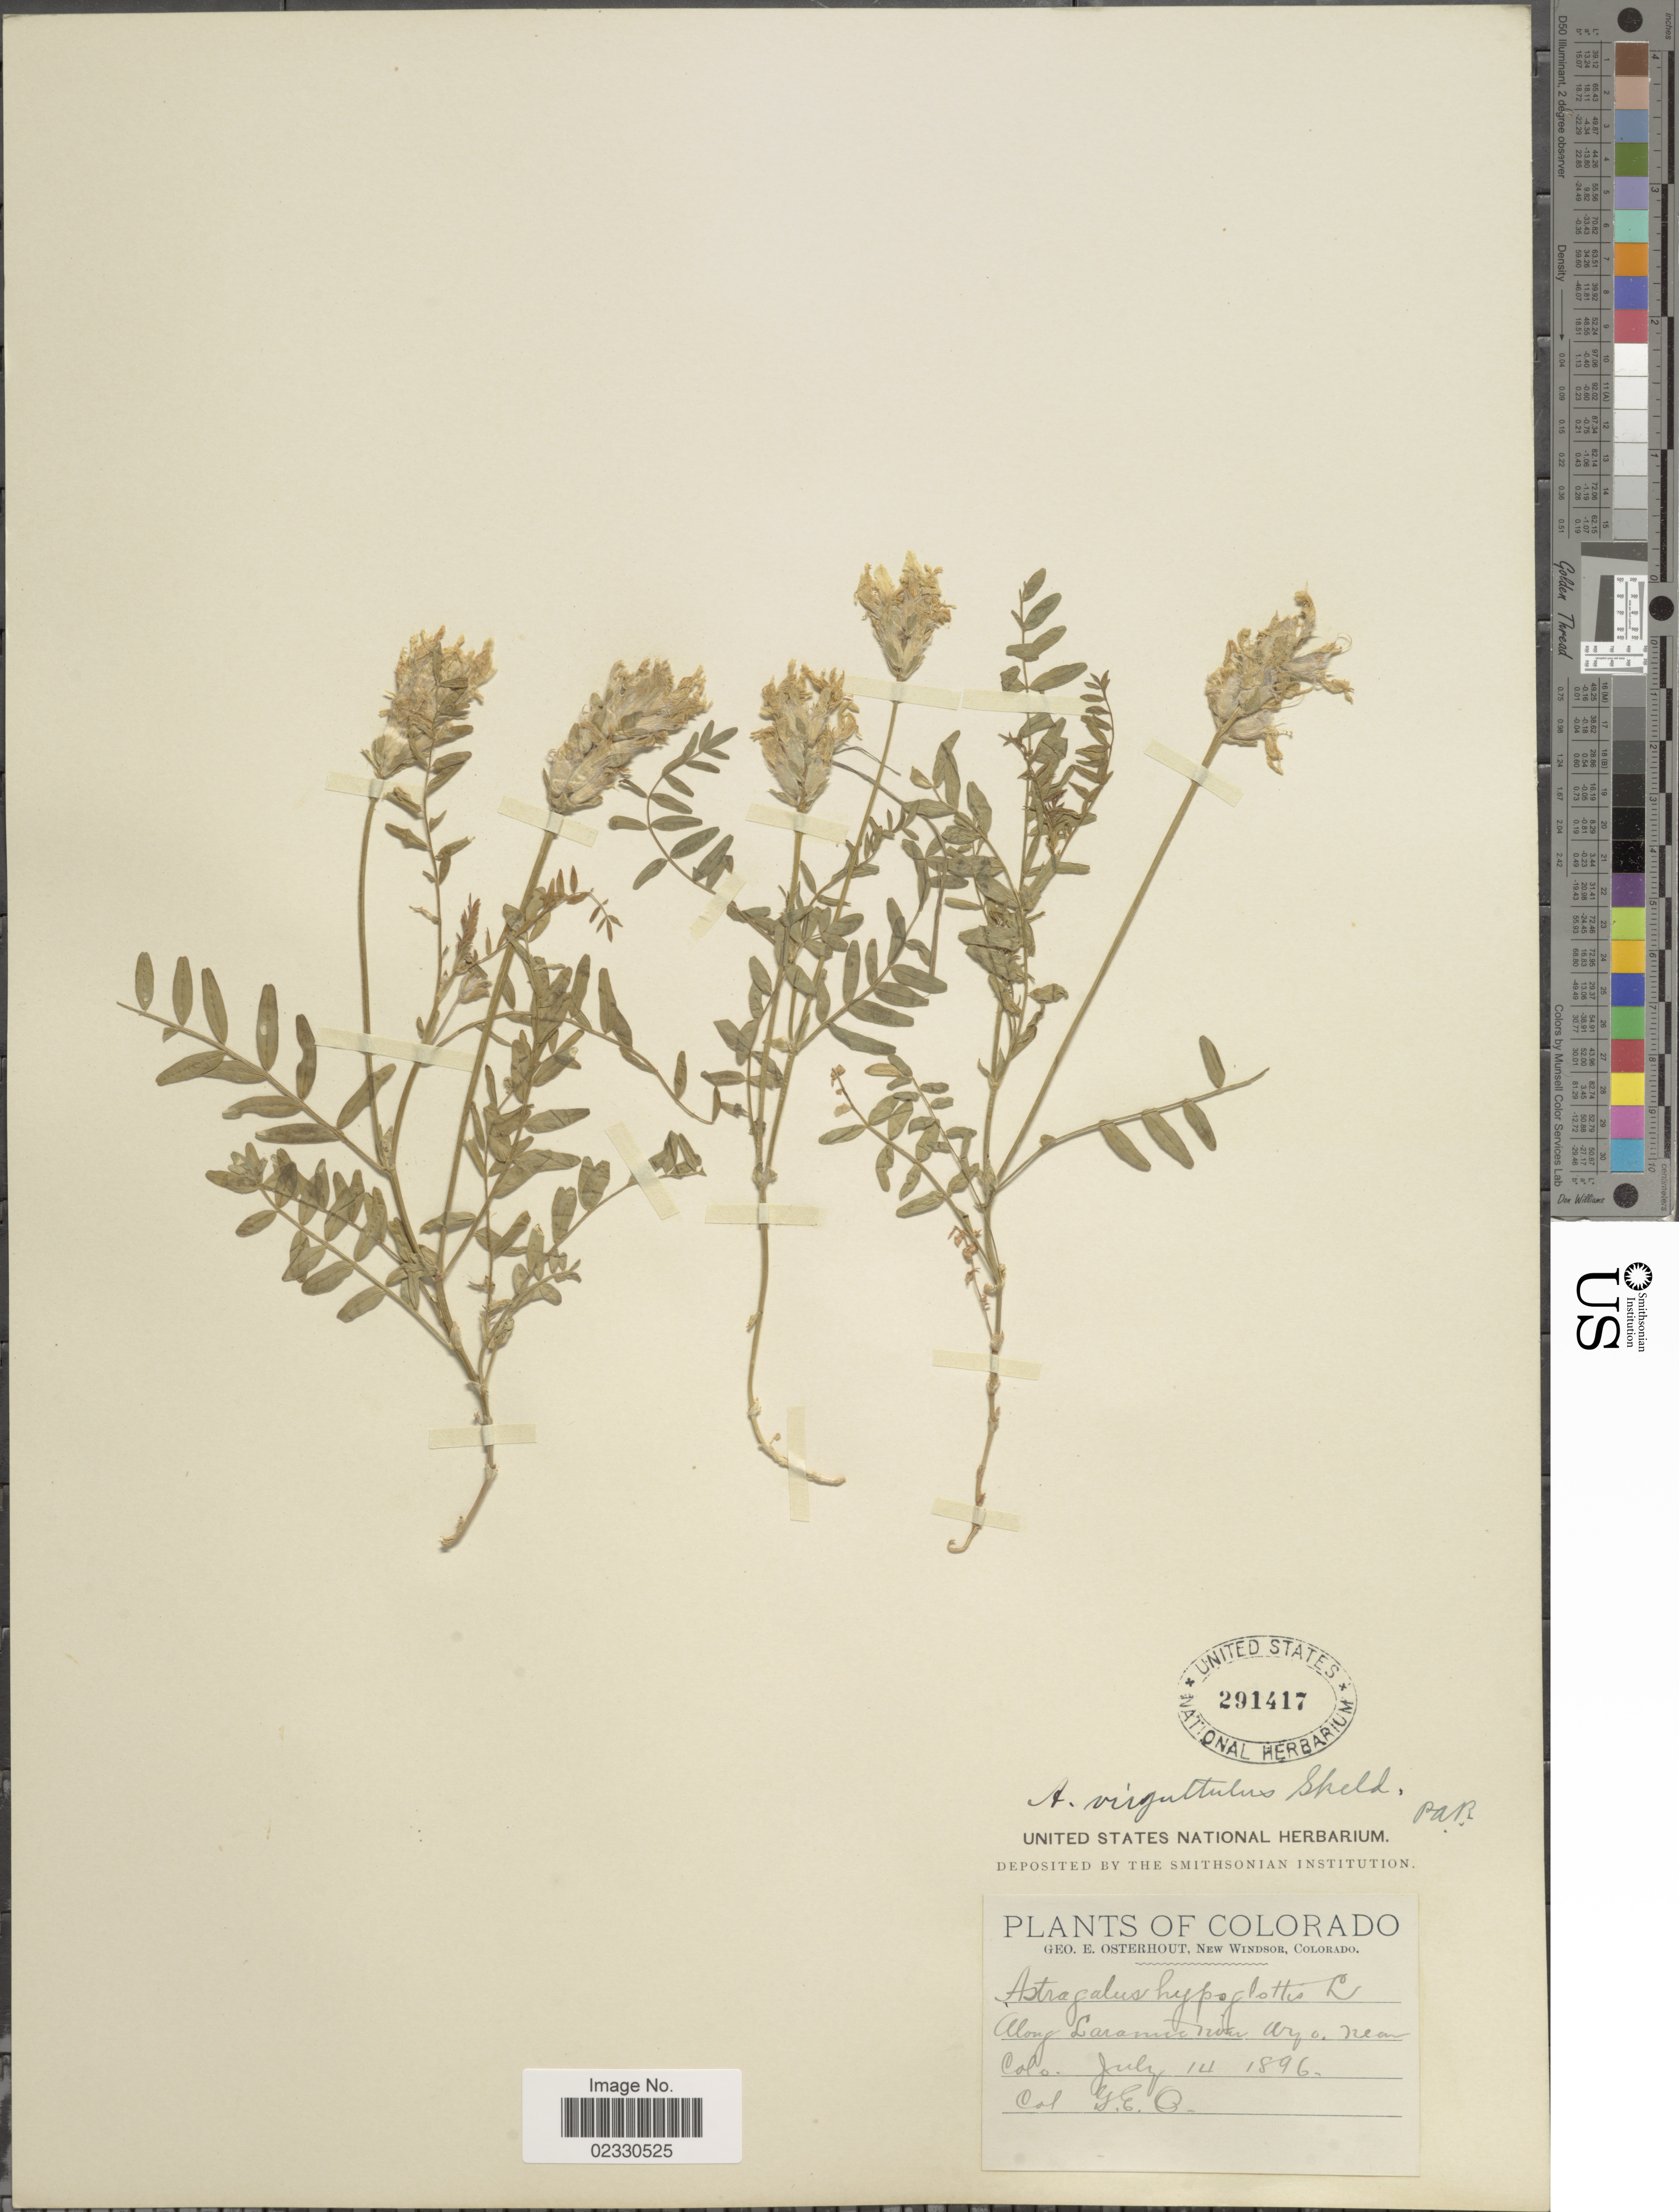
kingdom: Plantae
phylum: Tracheophyta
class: Magnoliopsida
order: Fabales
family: Fabaceae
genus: Astragalus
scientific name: Astragalus dasyglottis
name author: DC.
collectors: G. Osterhout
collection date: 1896-07-14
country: United States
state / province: Colorado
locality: Along Laramie River, near Colo].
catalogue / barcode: US 291417